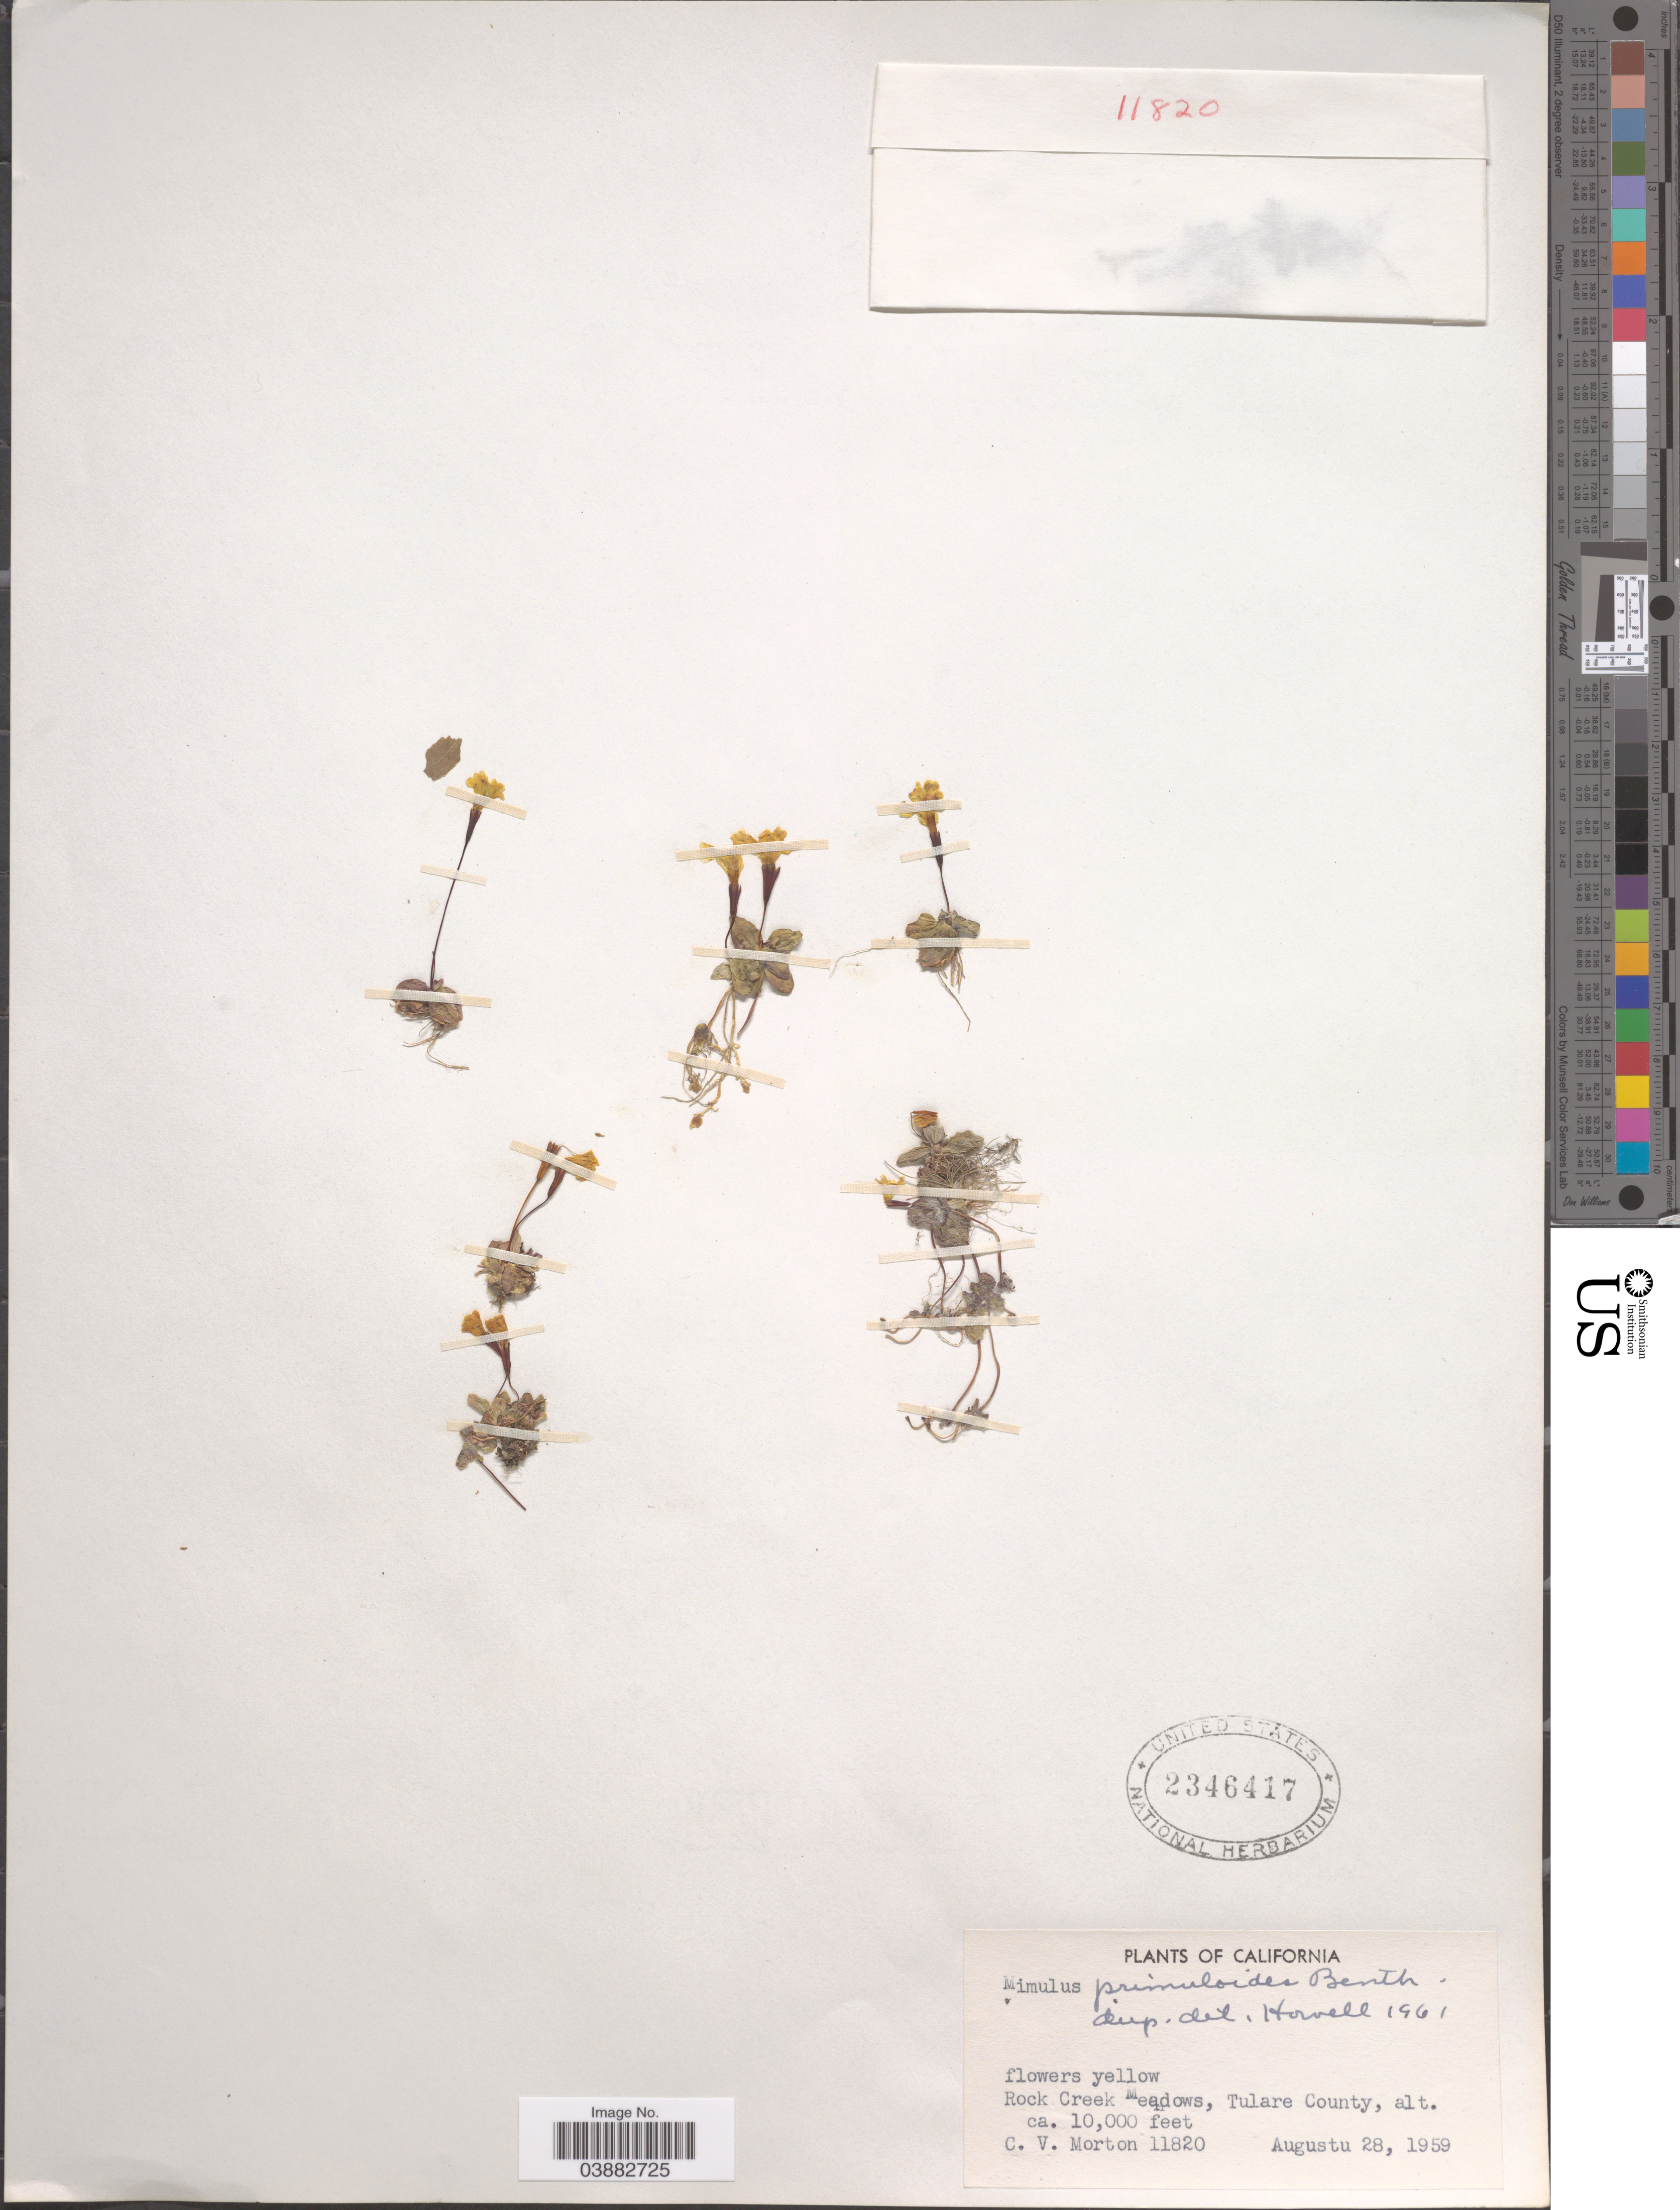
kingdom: Plantae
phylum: Tracheophyta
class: Magnoliopsida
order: Lamiales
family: Phrymaceae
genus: Mimulus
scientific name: Mimulus primuloides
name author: Benth.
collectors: C. V. Morton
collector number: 11820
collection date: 1959-08-28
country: United States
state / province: California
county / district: Tulare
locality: Rock Creek Meadows, Tulare County.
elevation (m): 3048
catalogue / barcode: US 2346417